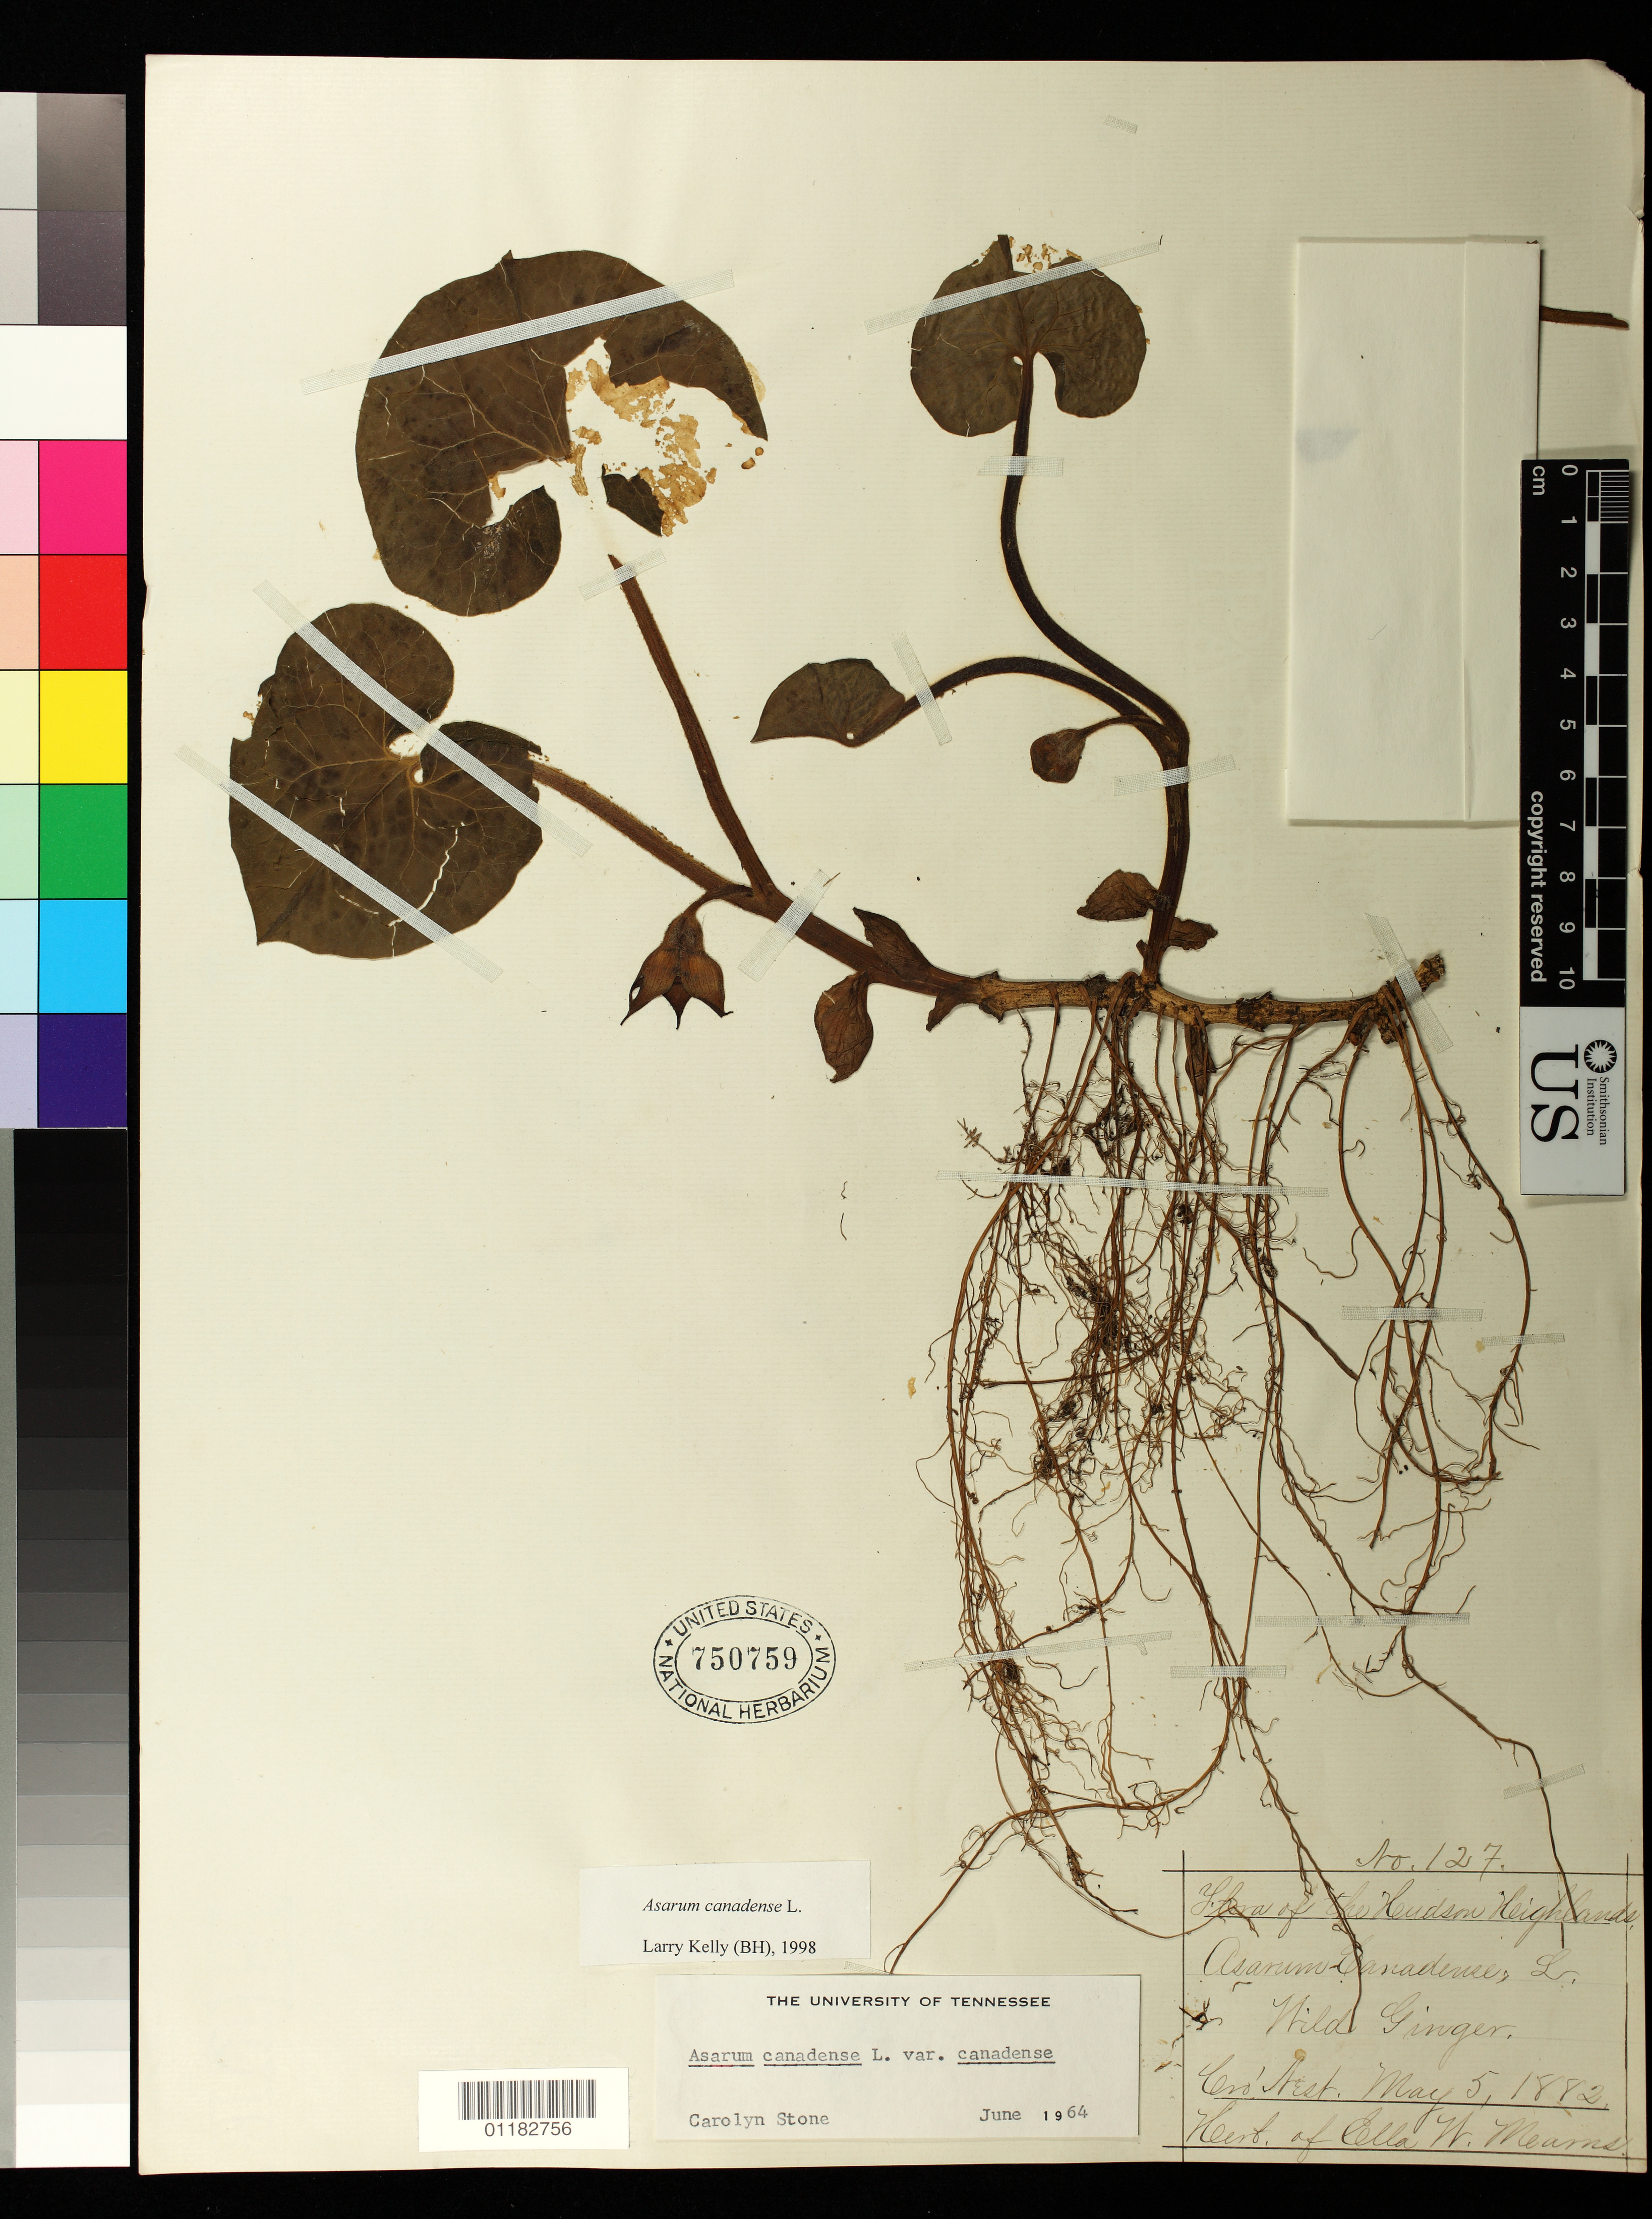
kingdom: Plantae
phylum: Tracheophyta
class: Magnoliopsida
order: Piperales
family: Aristolochiaceae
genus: Asarum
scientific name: Asarum canadense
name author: L.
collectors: E. W. Mearns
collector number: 127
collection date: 1882-05-05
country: United States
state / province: New York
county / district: Orange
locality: Crows Nest, Hudson Highlands, Orange County.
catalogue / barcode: US 750759